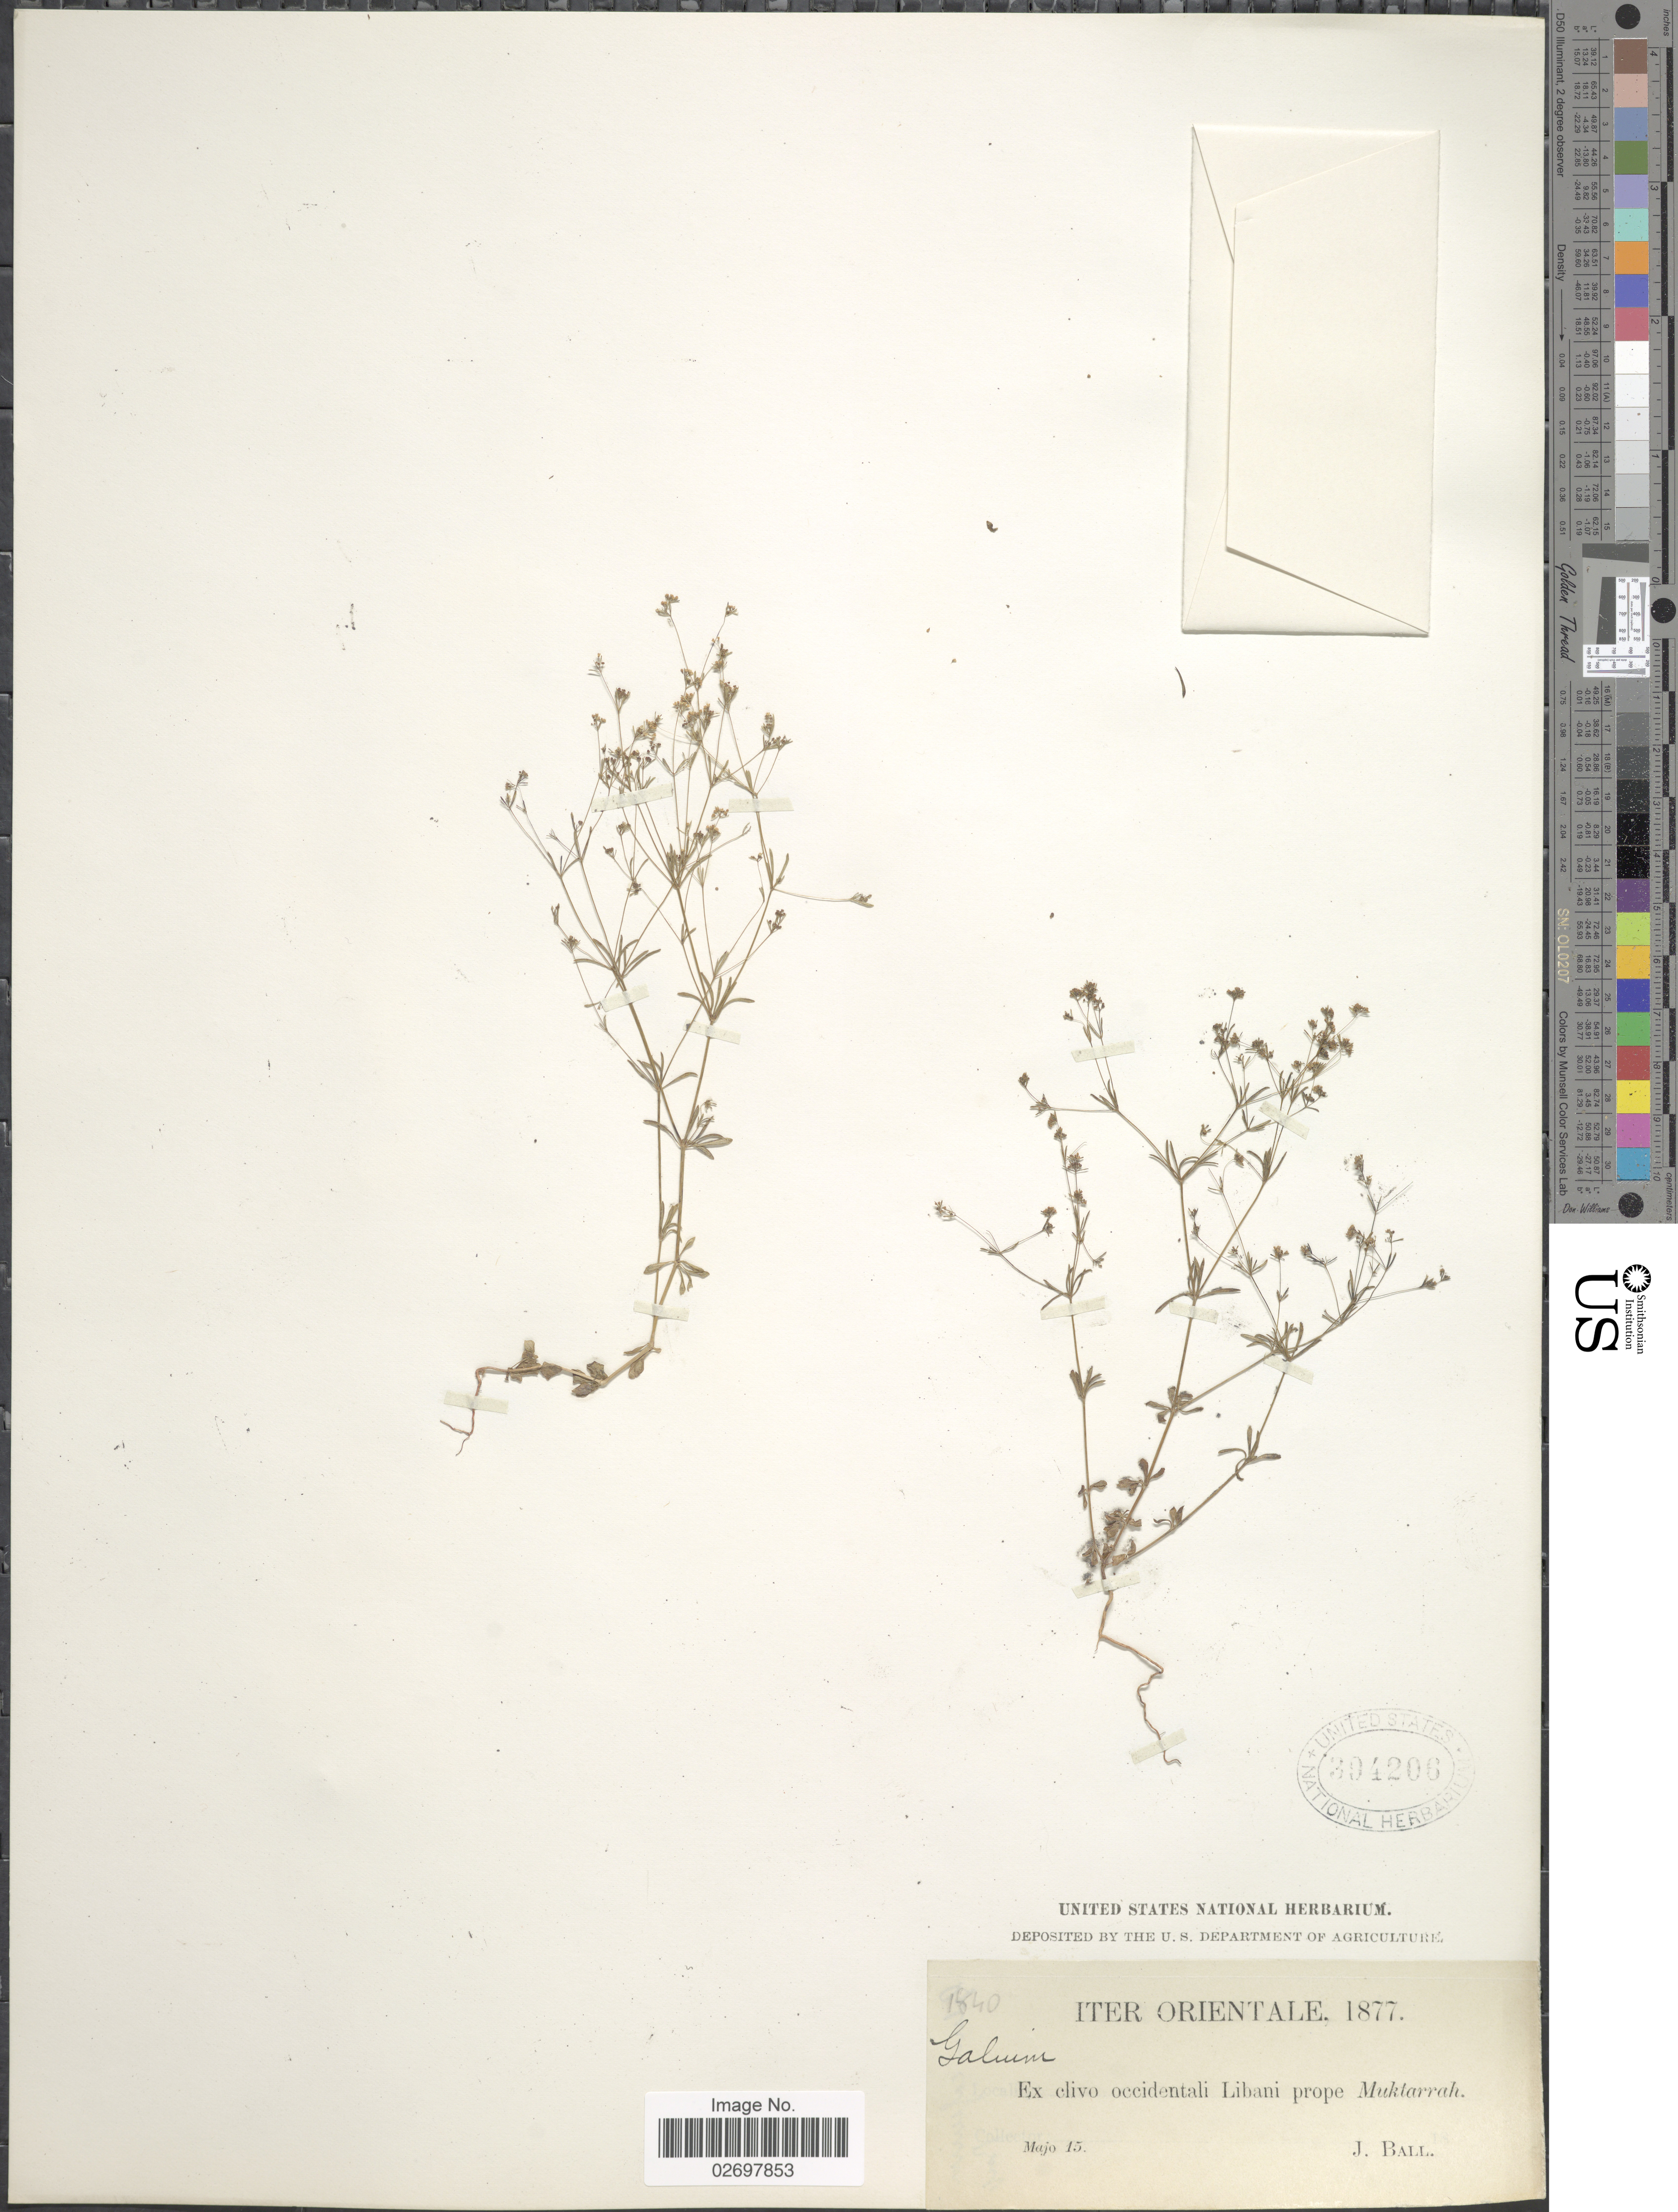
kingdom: Plantae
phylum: Tracheophyta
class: Magnoliopsida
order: Gentianales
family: Rubiaceae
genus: Galium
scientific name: Galium sp.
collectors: J. Ball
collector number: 1840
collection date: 1877-05-15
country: Lebanon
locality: Iter Orientale, Ex clivo occidentali Libani prope Mokhtara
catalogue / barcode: US 394206